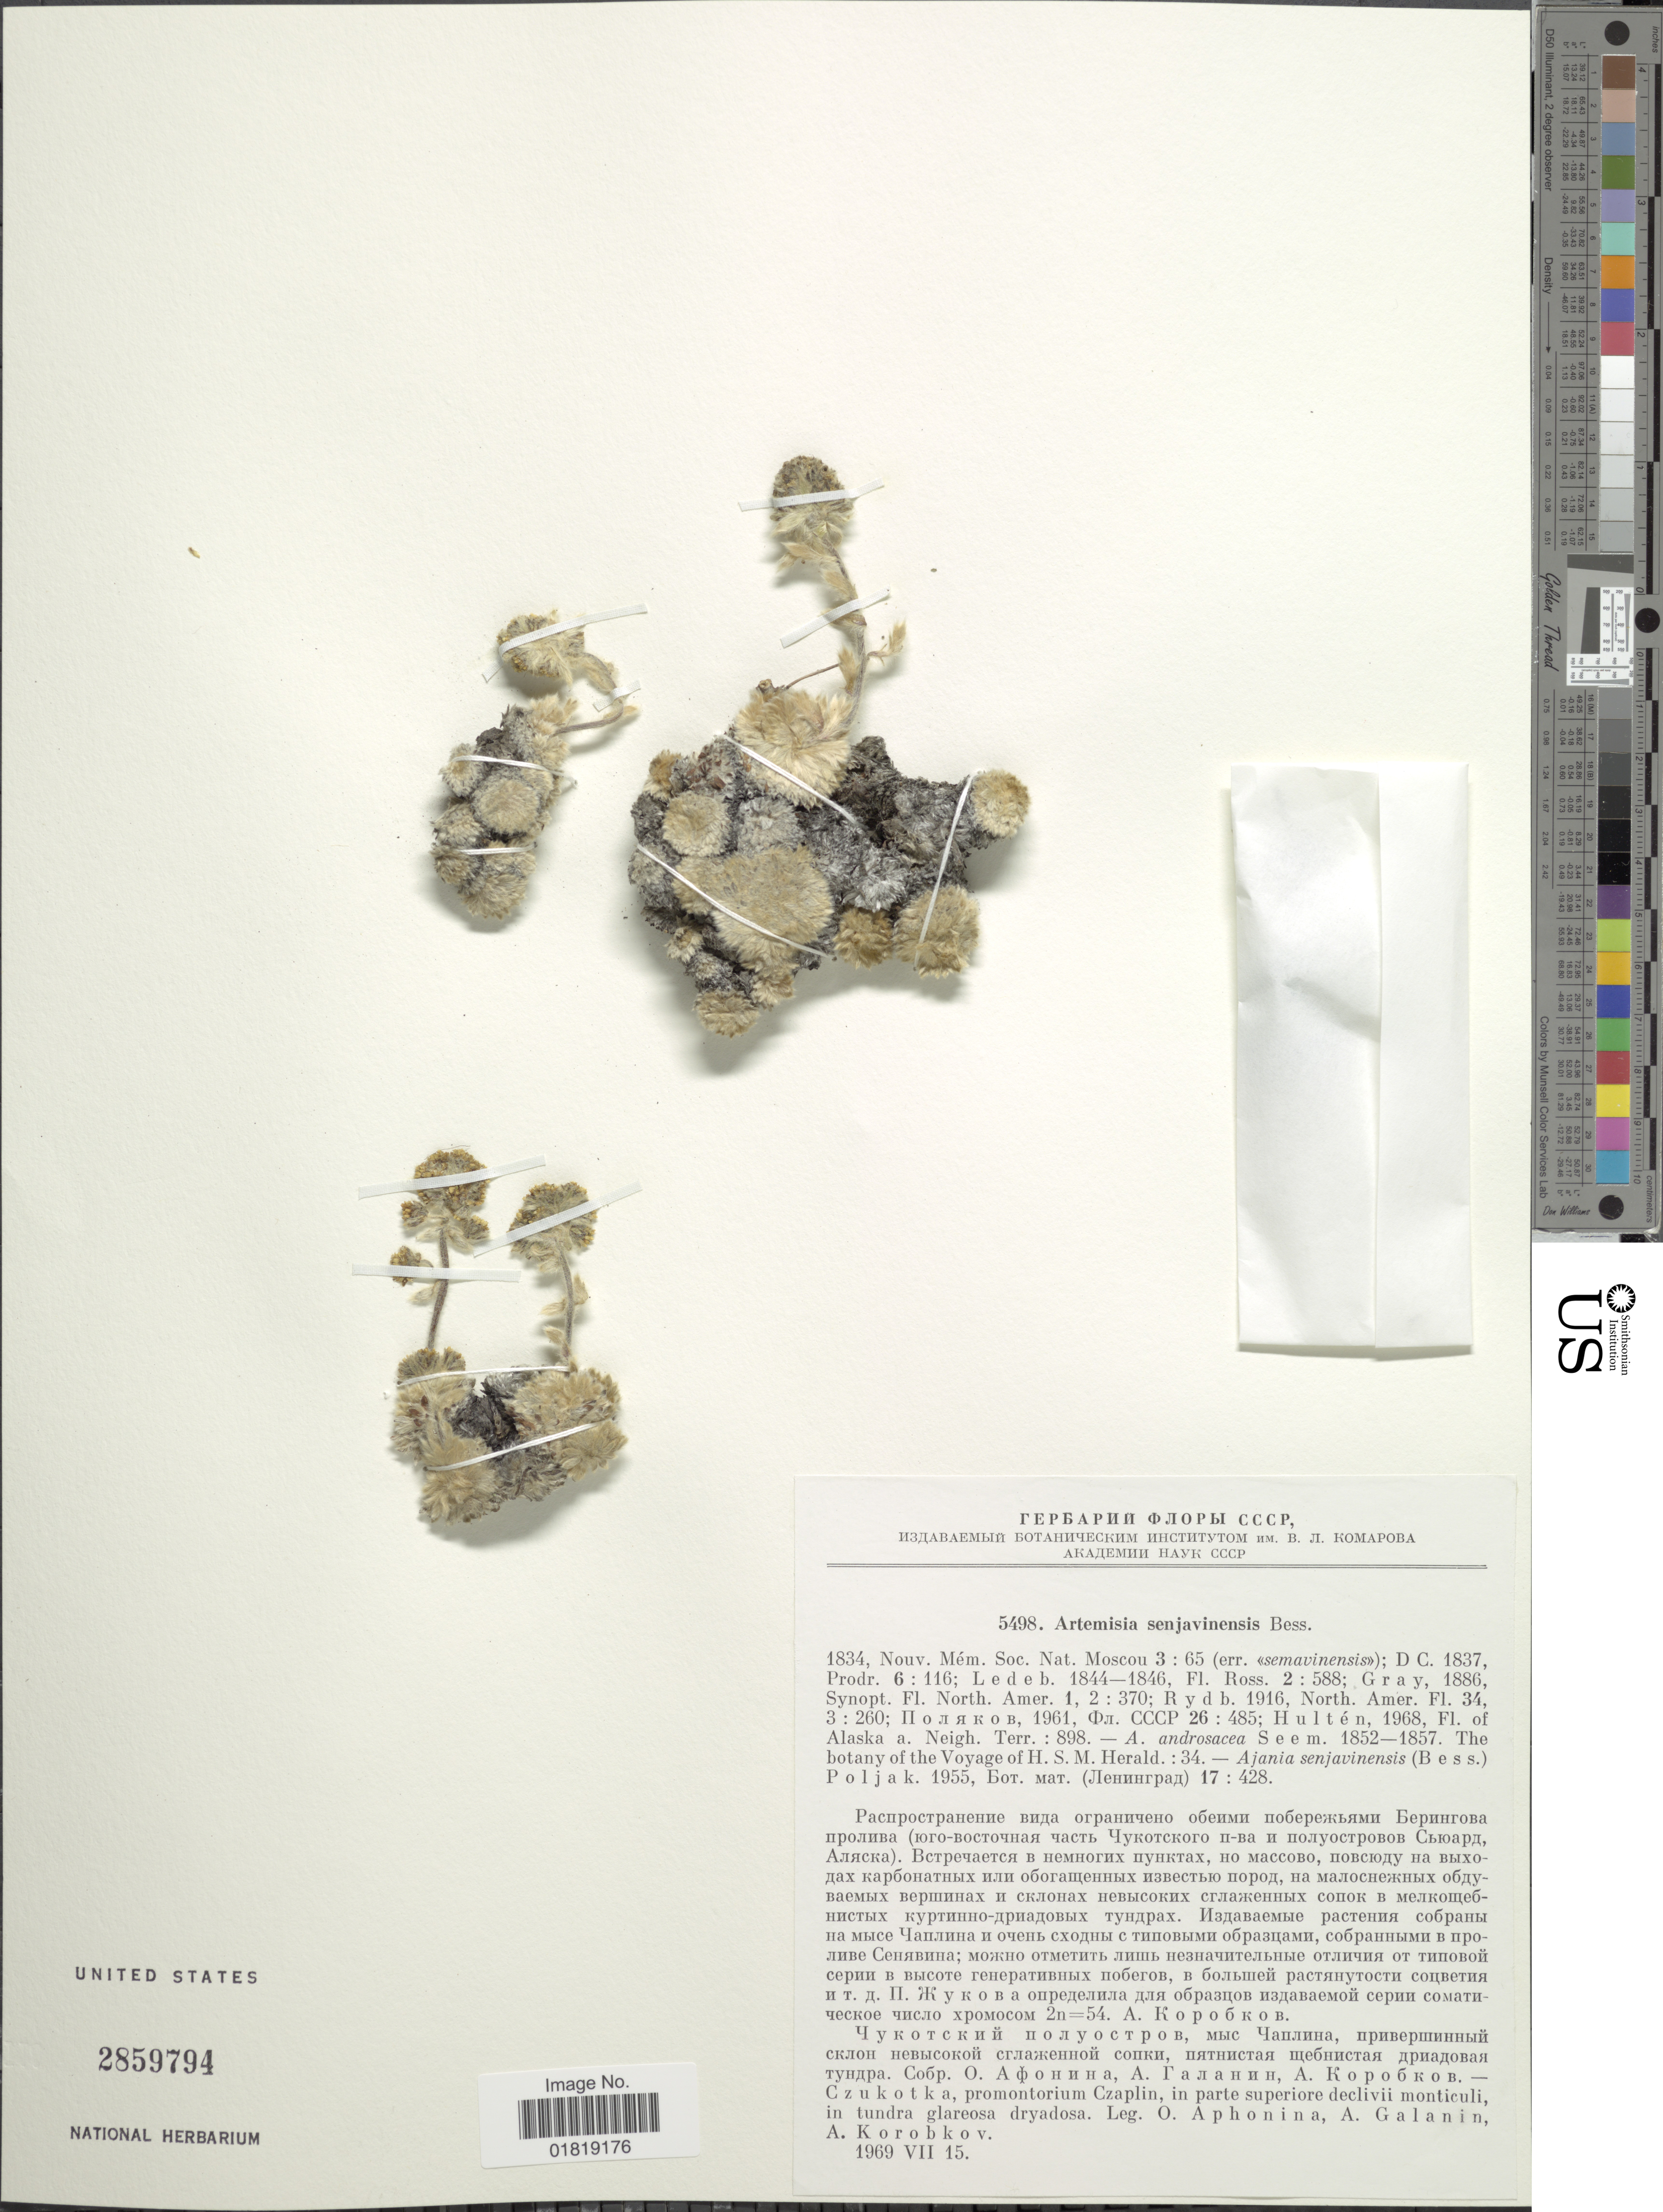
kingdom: Plantae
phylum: Tracheophyta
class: Magnoliopsida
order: Asterales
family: Asteraceae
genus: Artemisia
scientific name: Artemisia senjavinensis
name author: Besser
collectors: O. Aphonina, A. Galanin & A. Korobkov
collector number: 5498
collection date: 1969-07-15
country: Russian Federation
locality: Czukotka, promontorium Czaplin, in parte superiore declivii monticuli, in tundra glareosa dryadosa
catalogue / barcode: US 2859794